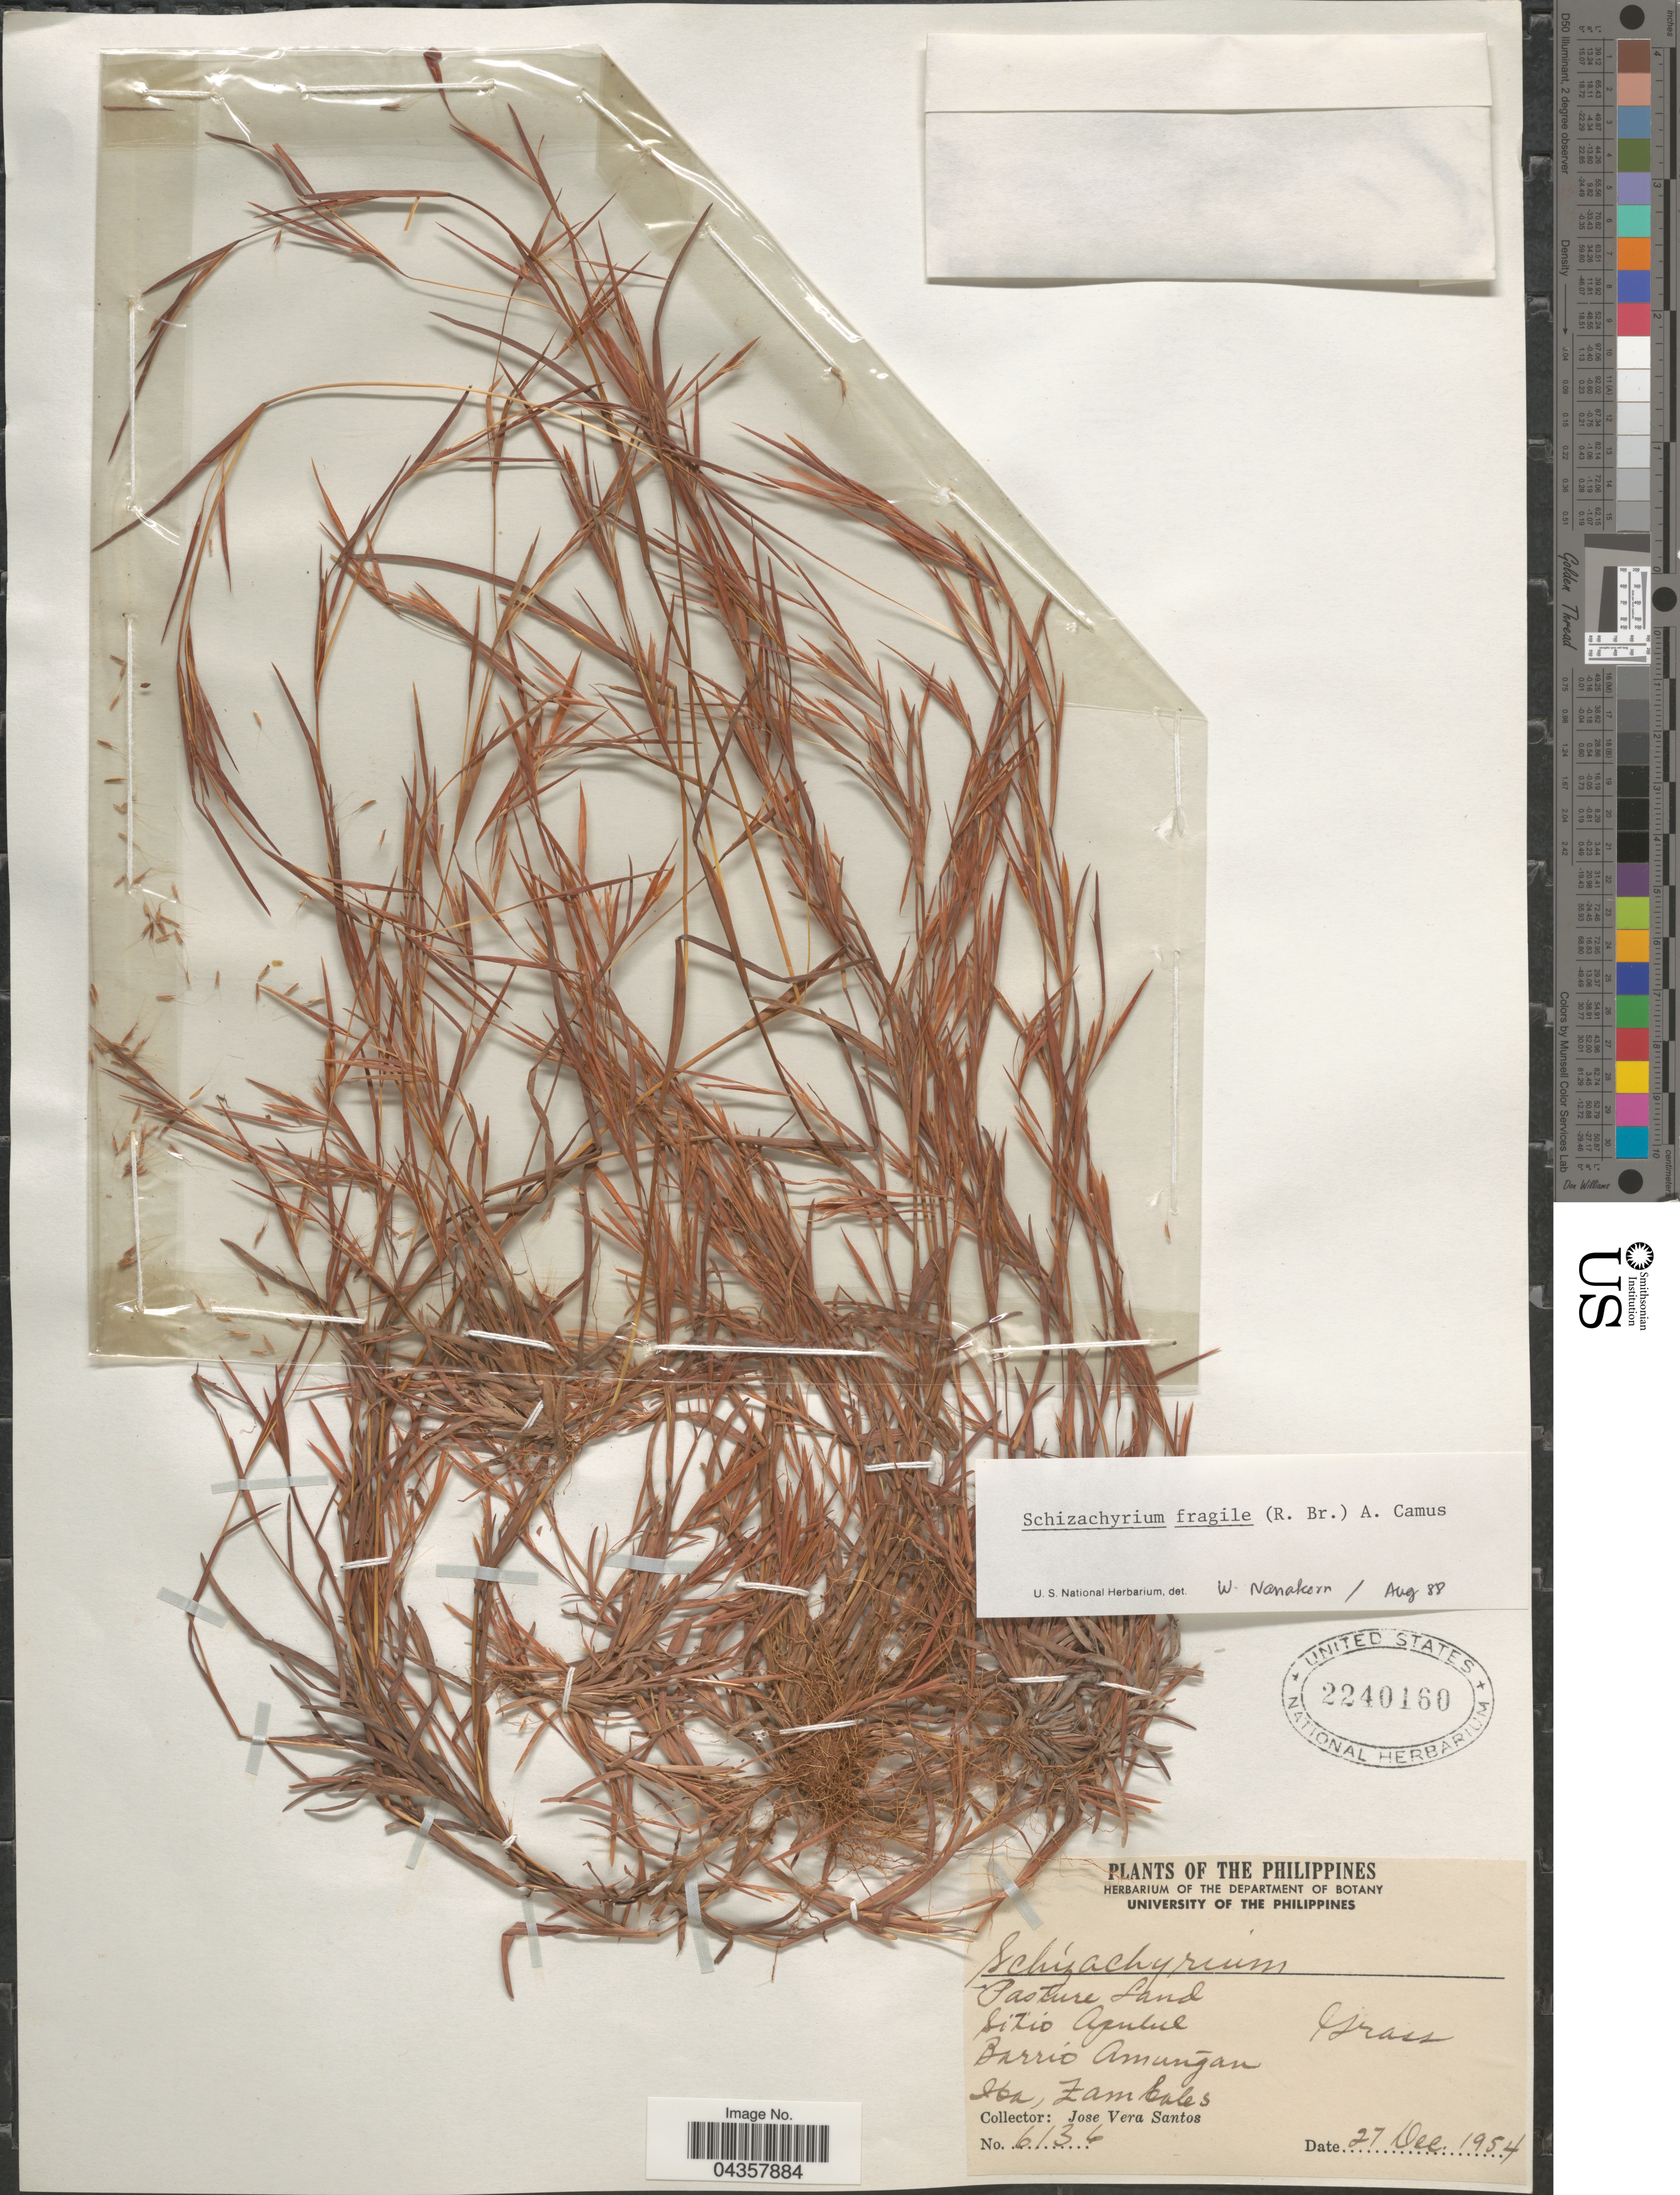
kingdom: Plantae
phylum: Tracheophyta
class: Liliopsida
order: Poales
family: Poaceae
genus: Schizachyrium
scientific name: Schizachyrium fragile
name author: (R. Br.) A. Camus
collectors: J. V. Santos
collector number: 6136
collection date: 1954-12-27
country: Philippines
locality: Pasture Land. Sitio Aputul . Barrio Amungan Iba, Zambales.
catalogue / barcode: US 2240160